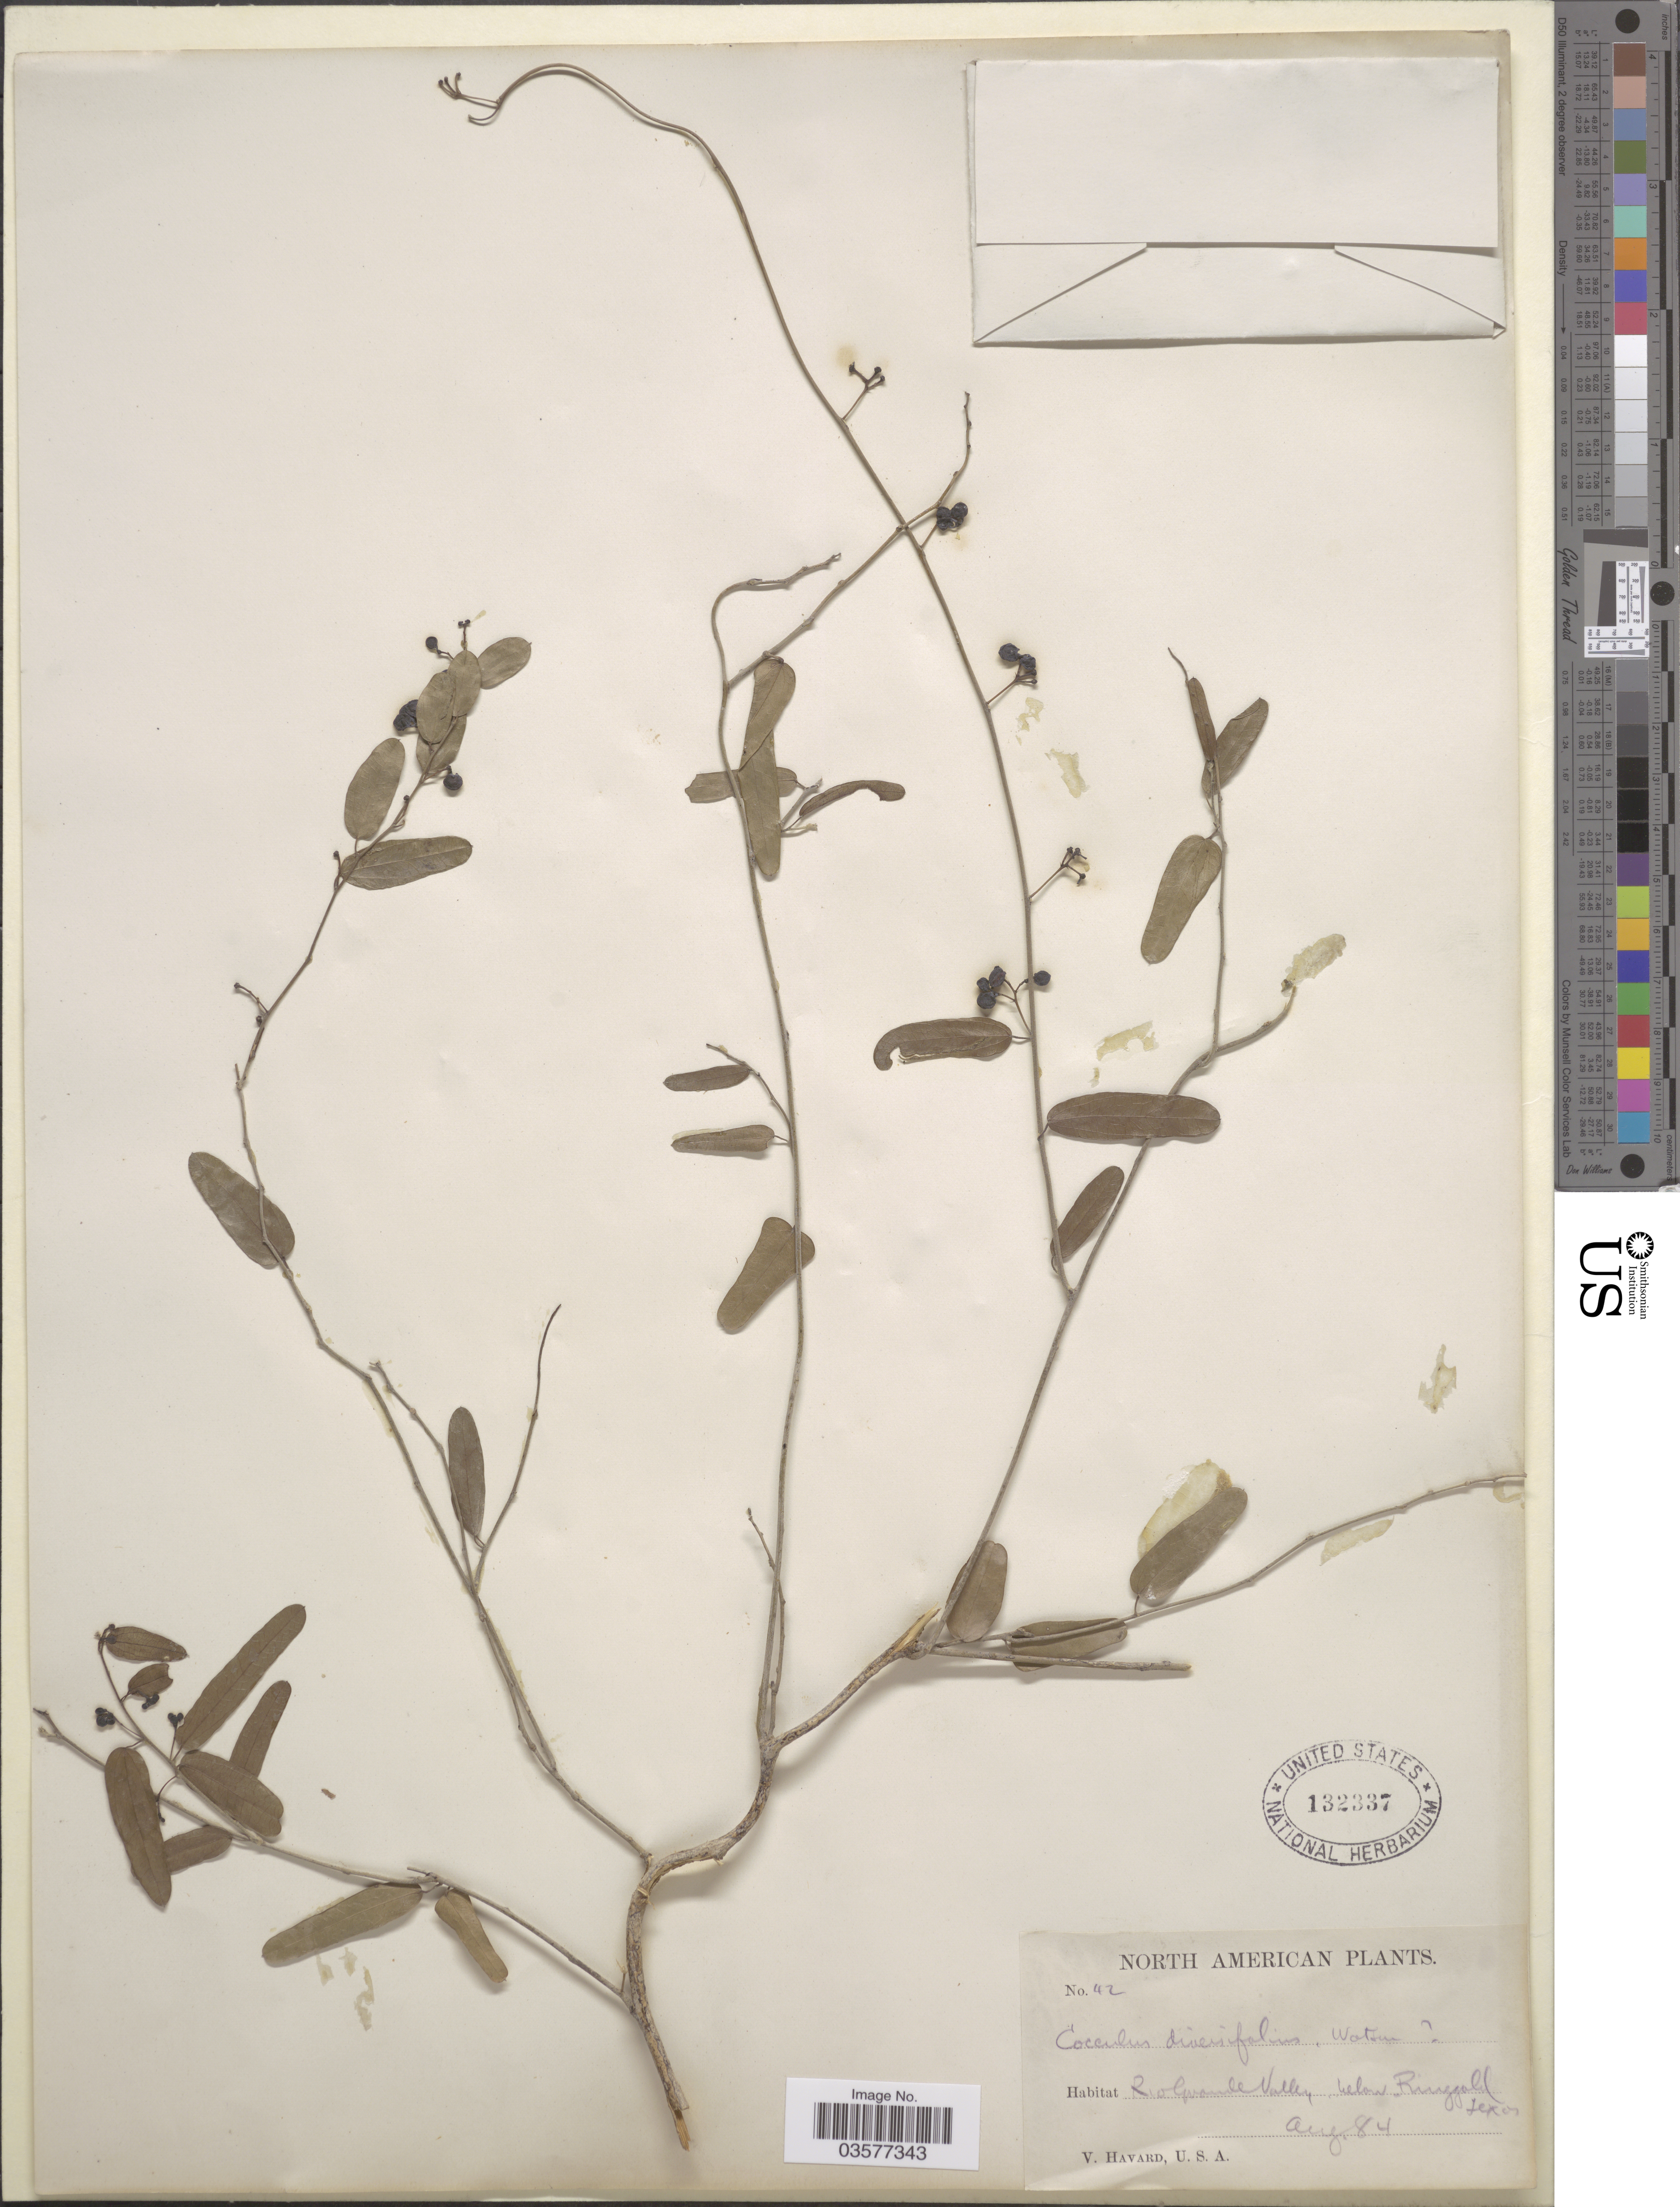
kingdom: Plantae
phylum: Tracheophyta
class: Magnoliopsida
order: Ranunculales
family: Menispermaceae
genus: Cocculus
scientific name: Cocculus diversifolius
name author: DC.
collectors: V. Harvard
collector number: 42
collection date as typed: Transcribed d/m/y: /8/84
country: United States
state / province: Texas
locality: Rio Grande Valley, below Ringgold.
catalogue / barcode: US 132337